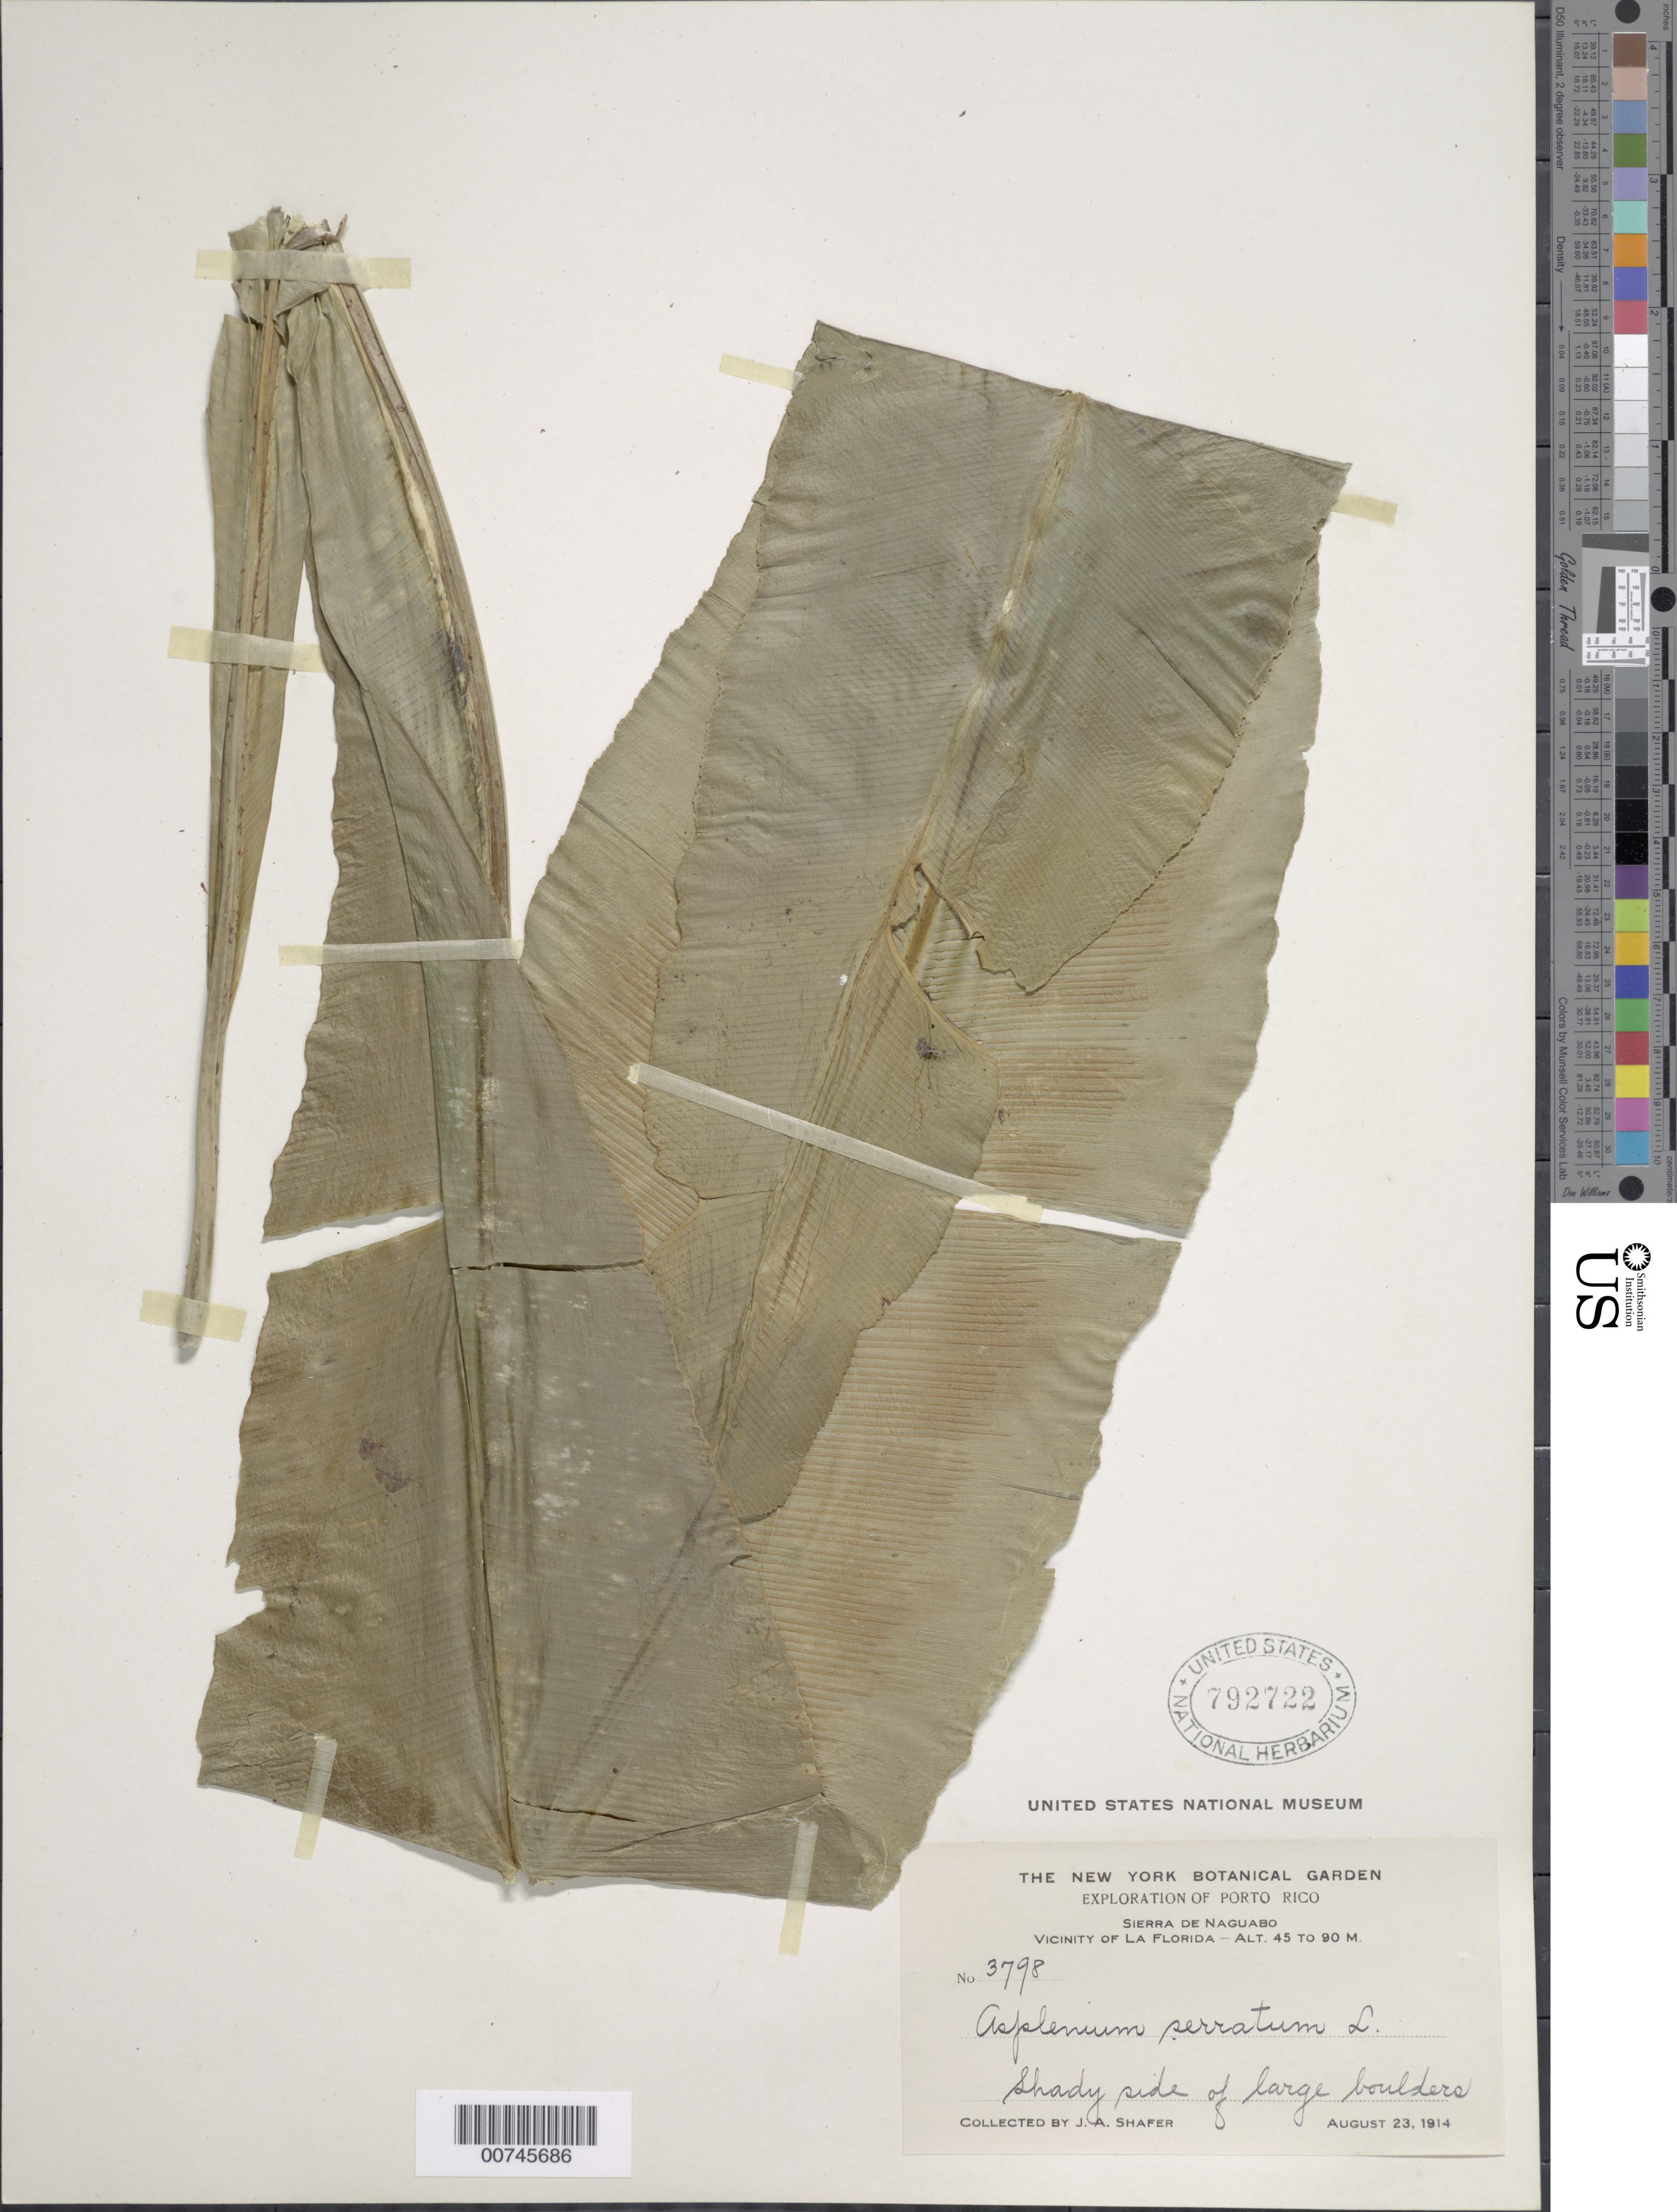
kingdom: Plantae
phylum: Tracheophyta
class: Polypodiopsida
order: Polypodiales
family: Aspleniaceae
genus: Asplenium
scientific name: Asplenium serratum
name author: L.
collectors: J. A. Shafer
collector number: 3798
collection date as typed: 23 Aug 1914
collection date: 1914-08-23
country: Puerto Rico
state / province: Naguabo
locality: Sierra de Naguabo, vicinity of Florida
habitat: Shady side of large boulders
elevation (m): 45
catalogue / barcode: US 792722